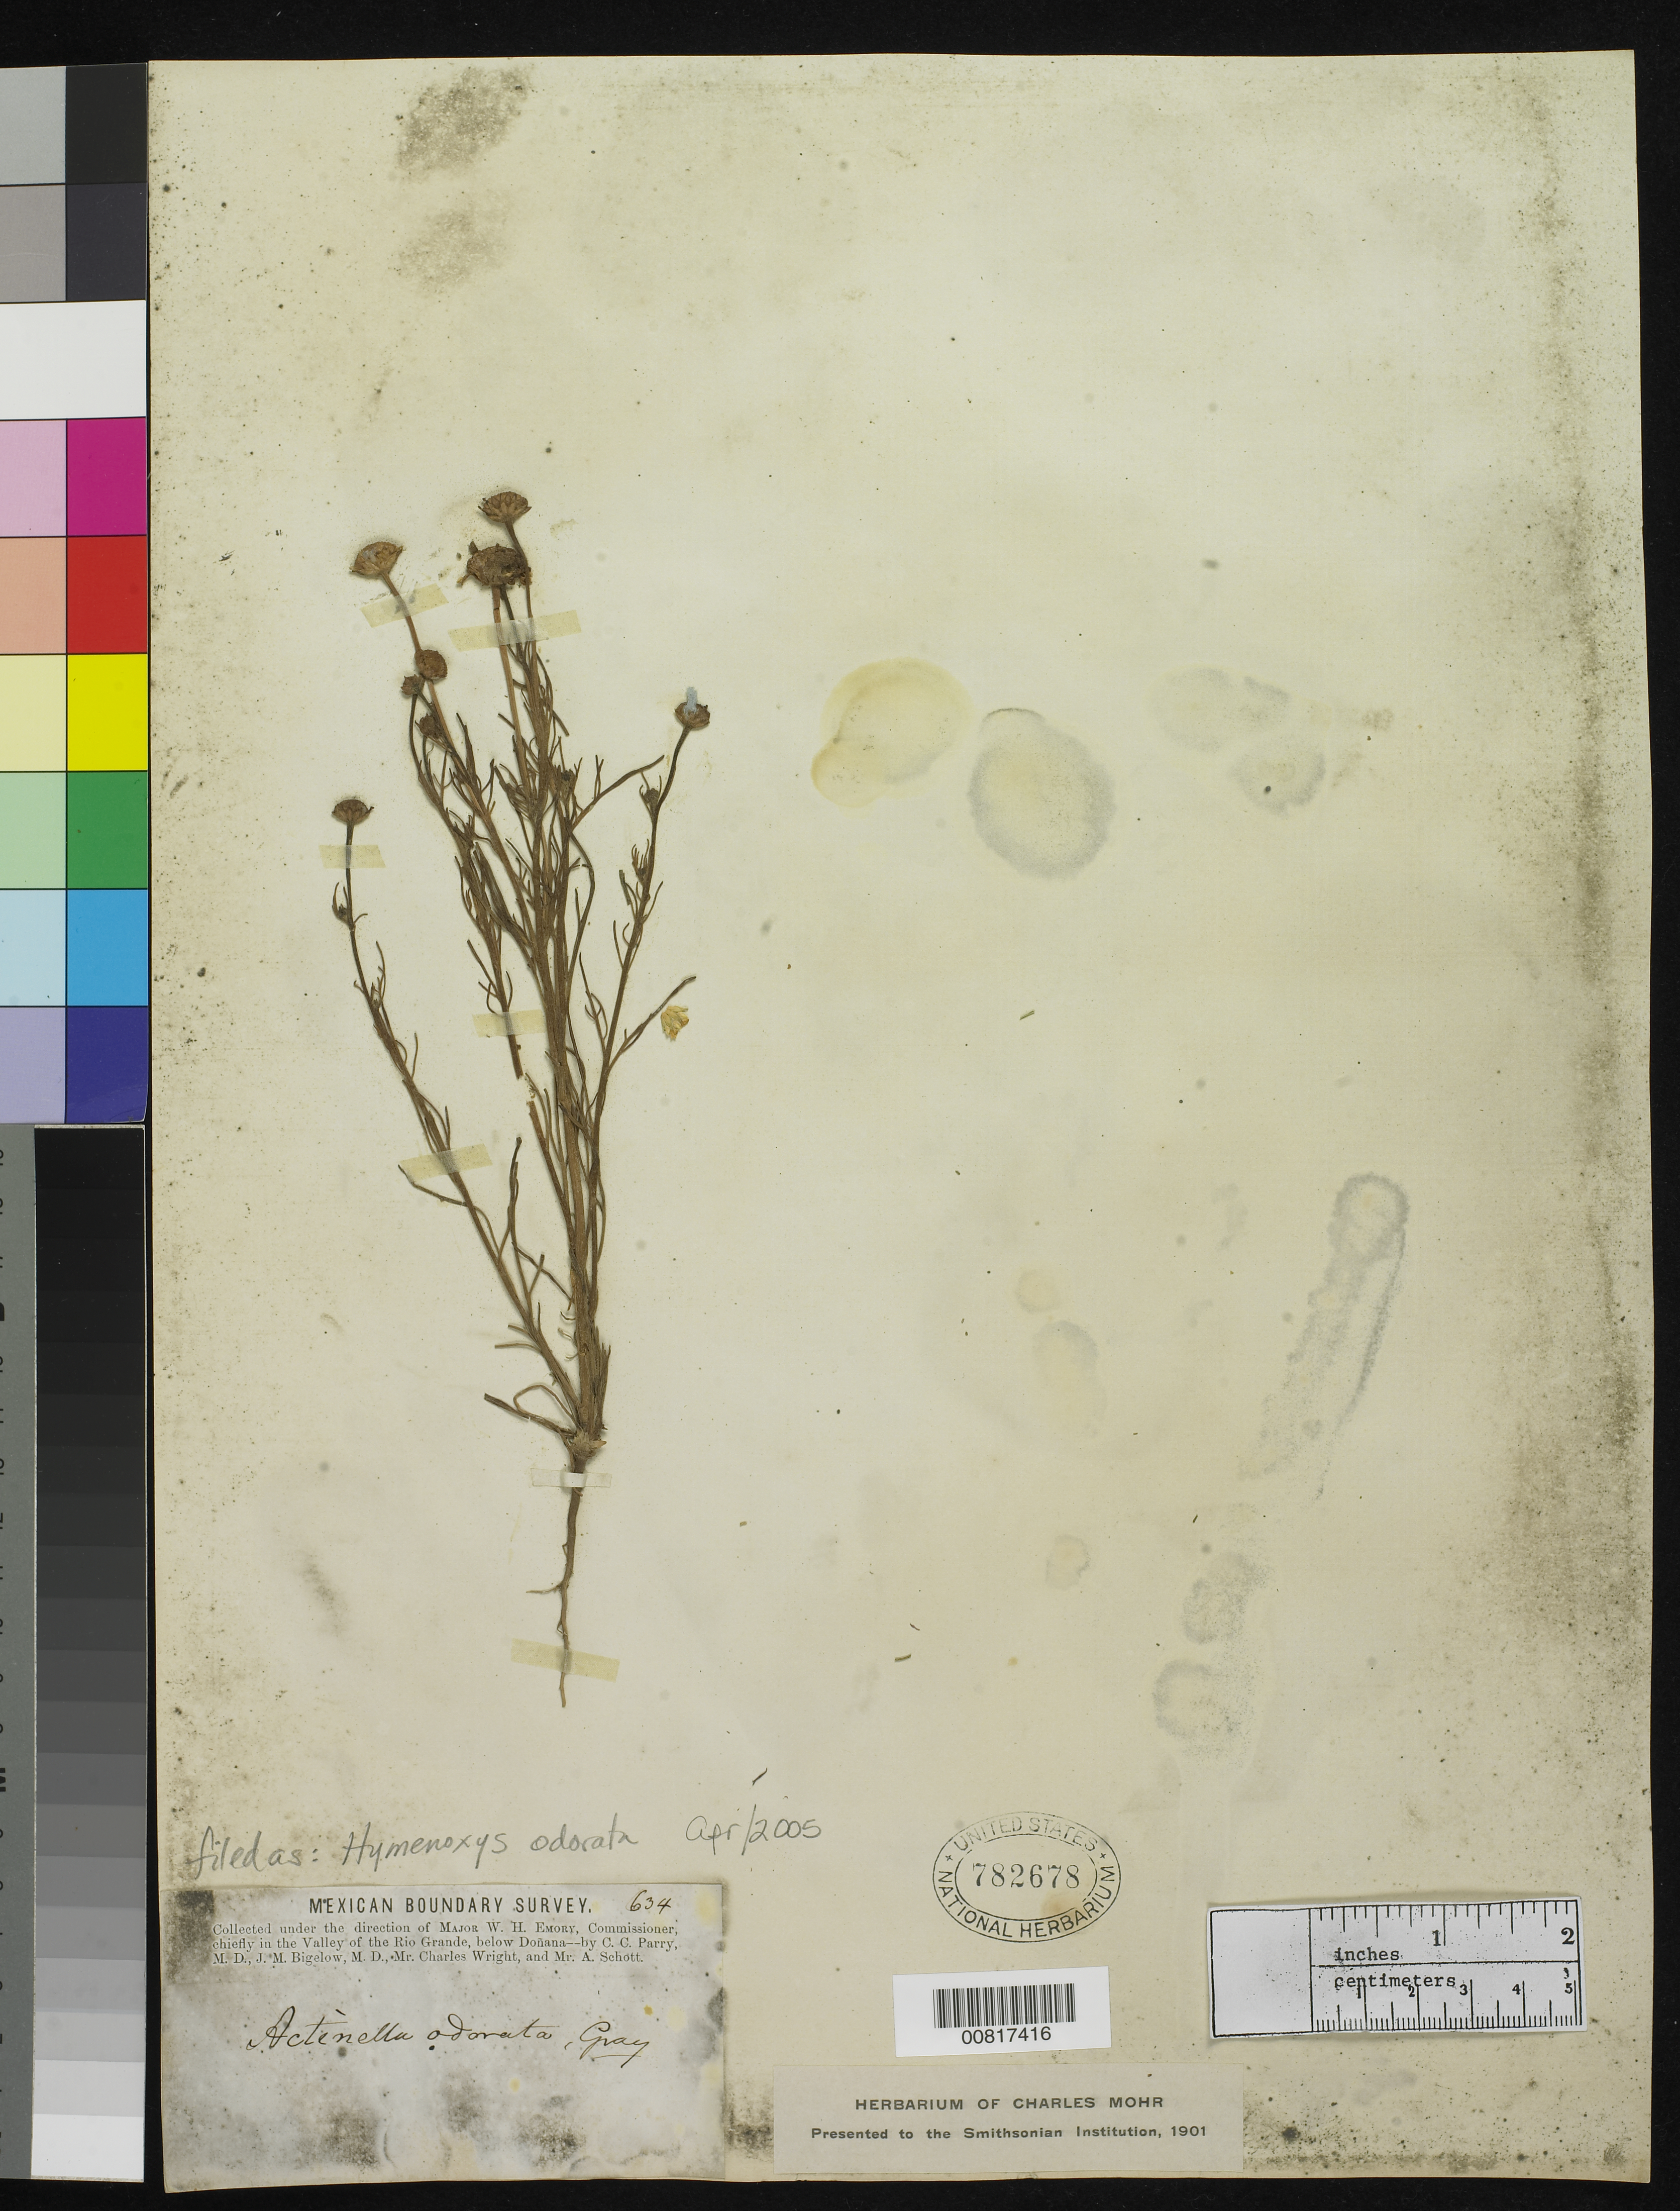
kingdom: Plantae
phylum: Tracheophyta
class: Magnoliopsida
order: Asterales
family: Asteraceae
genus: Hymenoxys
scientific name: Hymenoxys odorata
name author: DC.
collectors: C. C. Parry, J. M. Bigelow, C. Wright & A. C. V. Schott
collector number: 634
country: United States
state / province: New Mexico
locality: Valley of the Rio Grande, below Doñana, New Mexico.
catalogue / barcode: US 782678